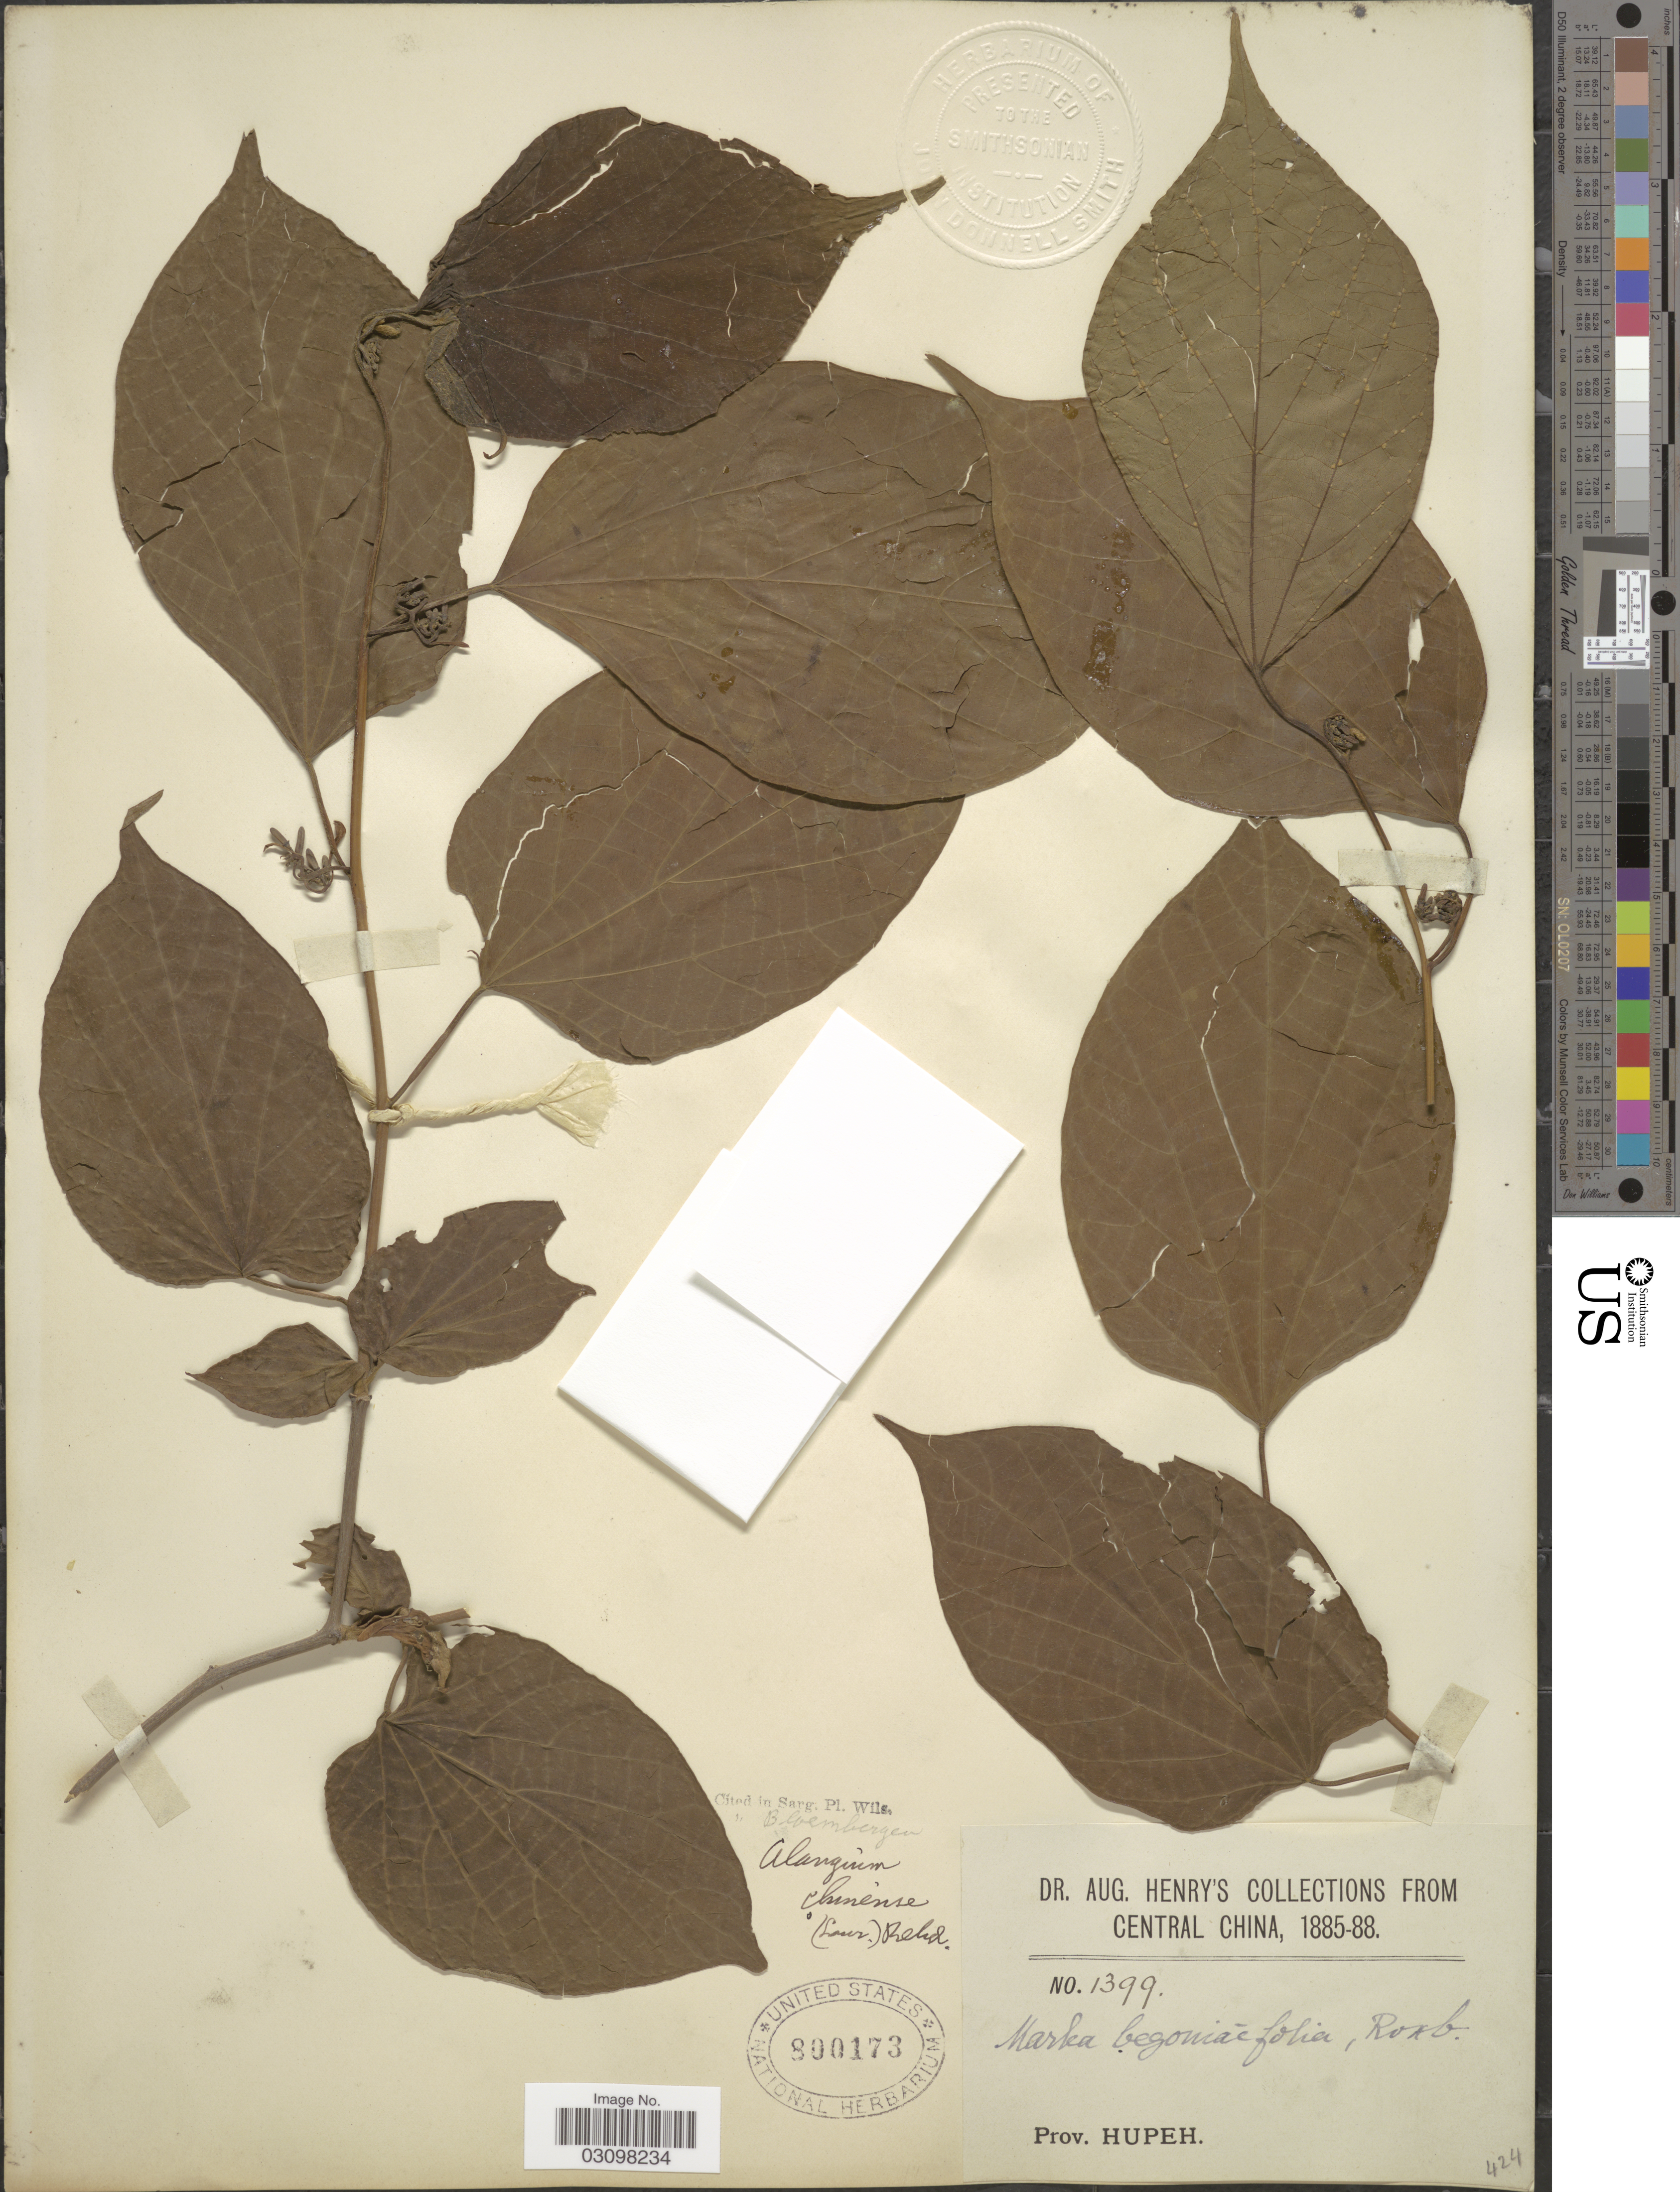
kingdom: Plantae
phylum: Tracheophyta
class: Magnoliopsida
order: Cornales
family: Cornaceae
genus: Alangium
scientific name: Alangium chinense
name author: (Harms) Rehder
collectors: A. Henry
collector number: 1399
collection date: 1885/1888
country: China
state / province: Hubei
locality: Central China. Prov. Hupeh.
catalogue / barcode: US 800173